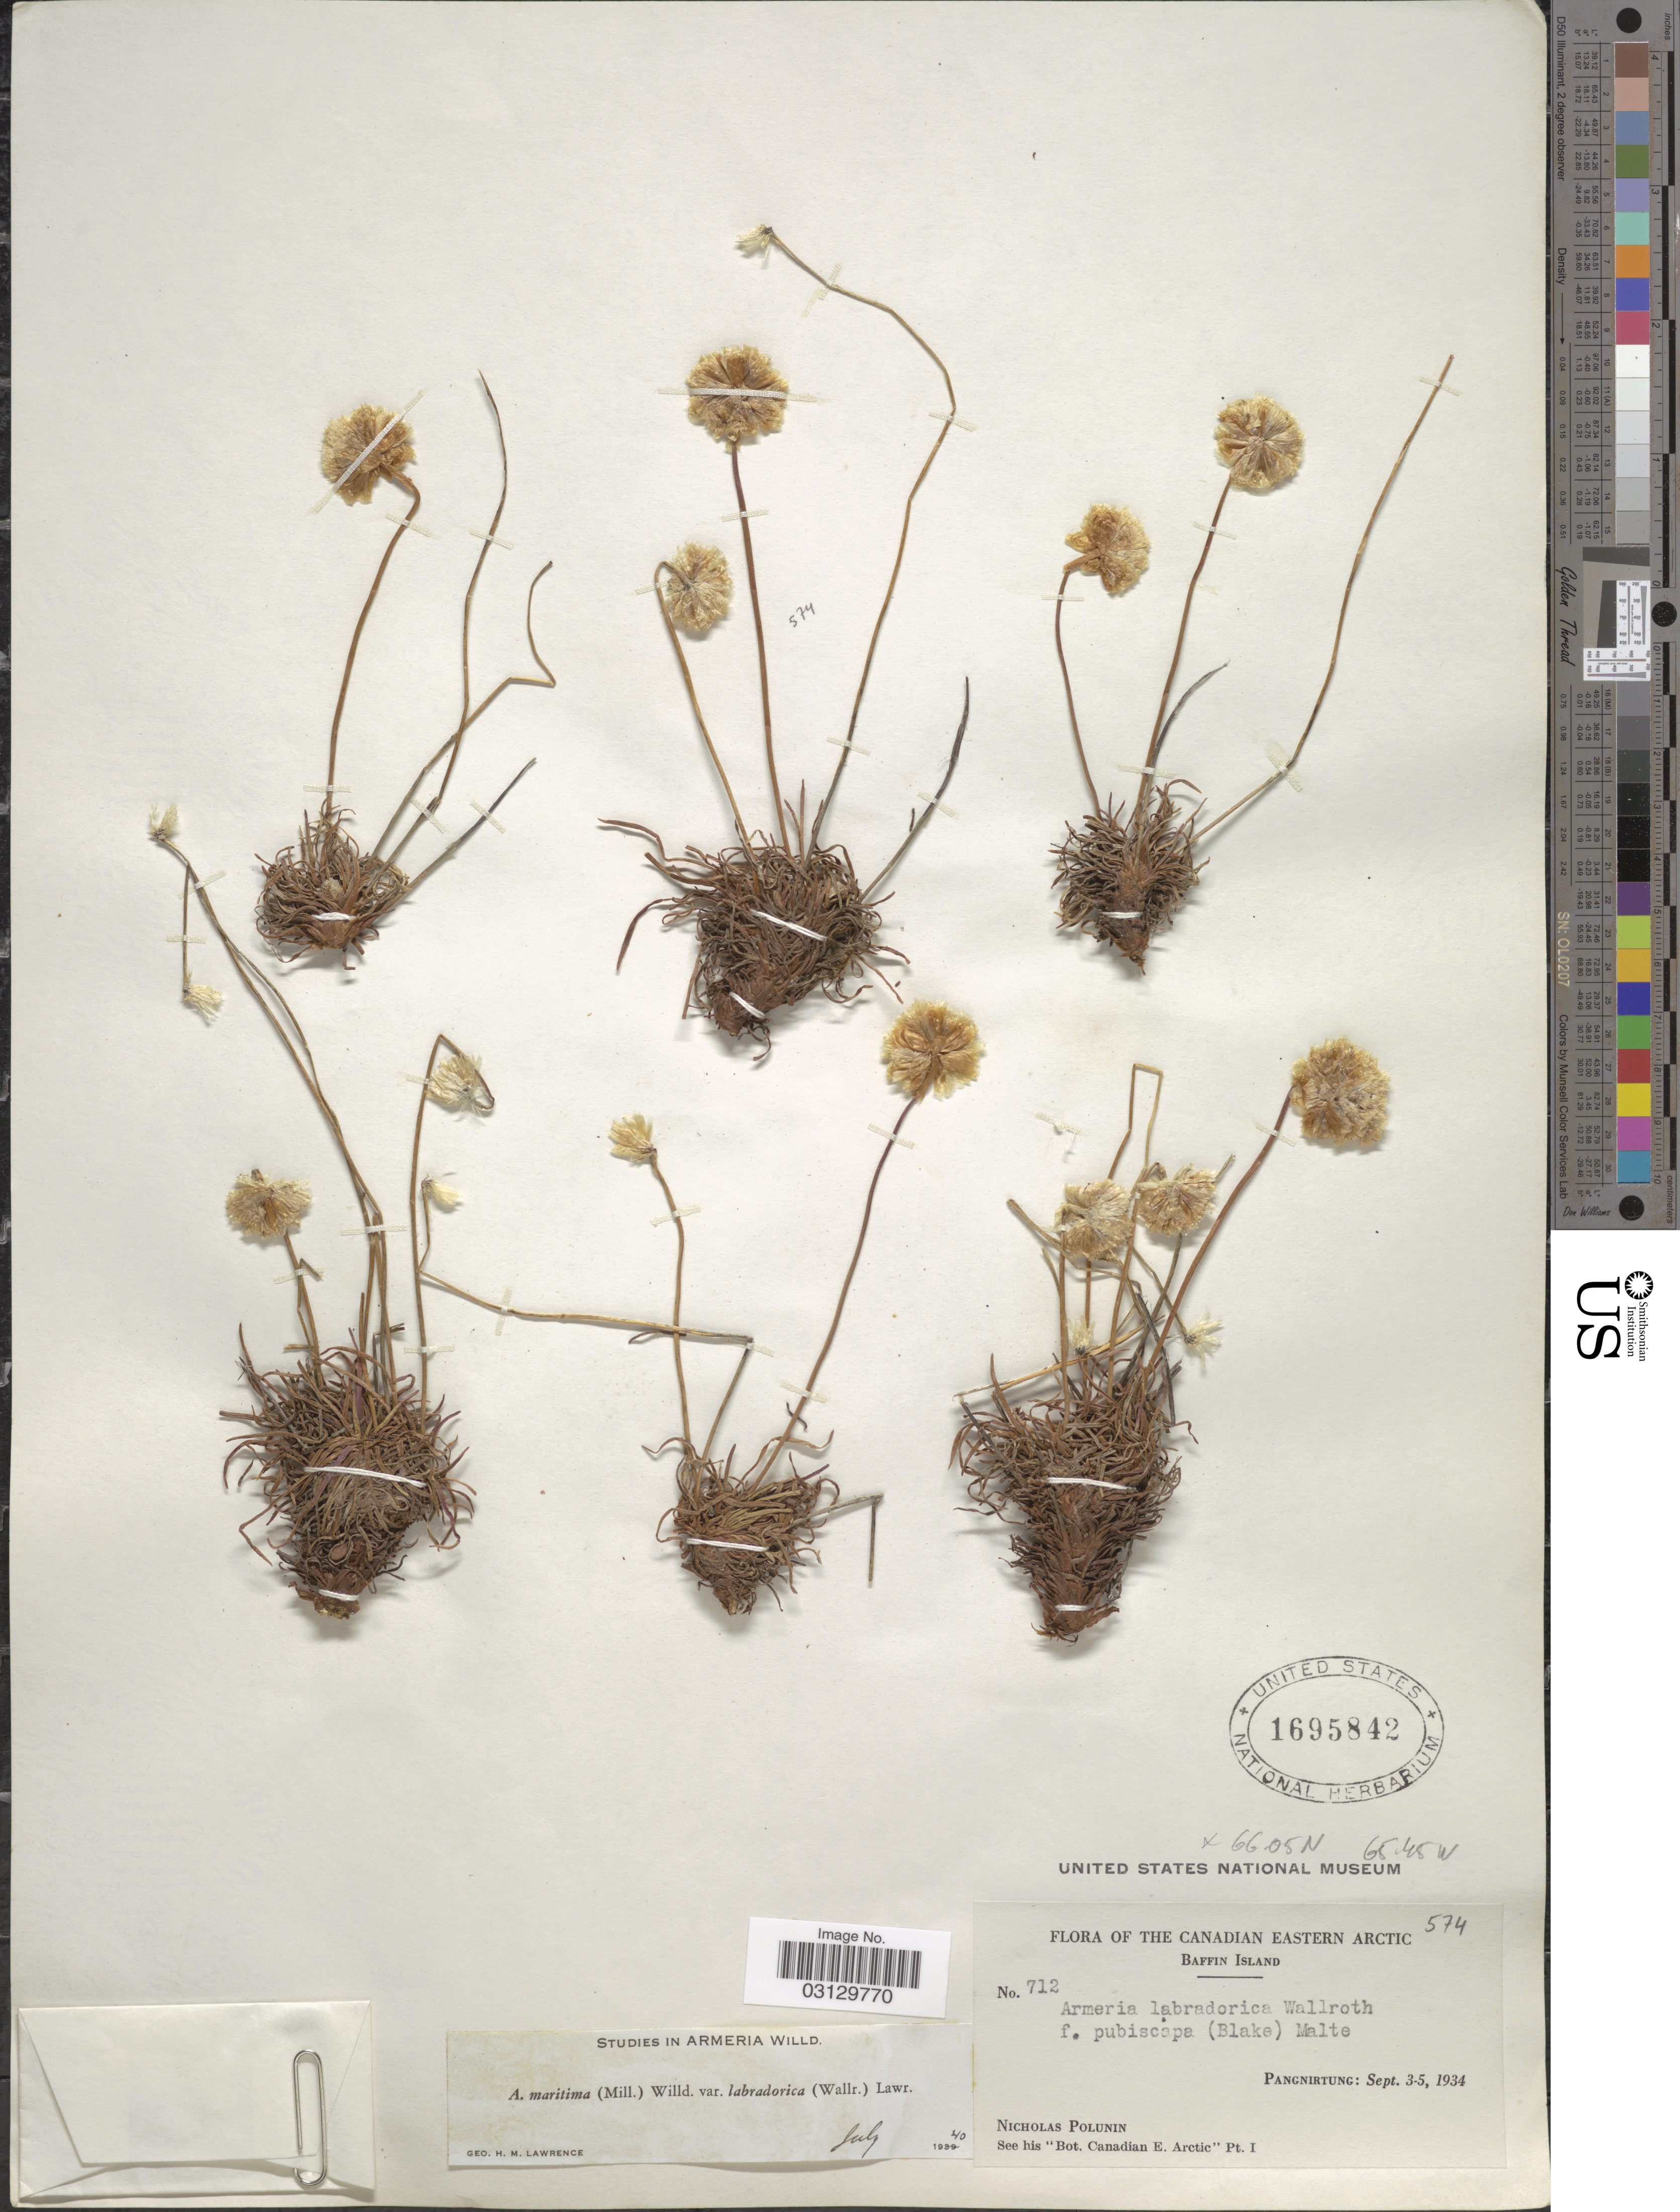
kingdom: Plantae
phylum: Tracheophyta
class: Magnoliopsida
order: Caryophyllales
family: Plumbaginaceae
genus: Armeria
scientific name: Armeria maritima subsp. sibirica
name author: (Turcz. ex Boiss.) Nyman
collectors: N. V. Polunin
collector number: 712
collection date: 1934-09-03/1934-09-05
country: Canada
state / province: Nunavut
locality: The Canadian Eastern Arctic. Baffin Island. Pangnirtung.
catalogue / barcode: US 1695842